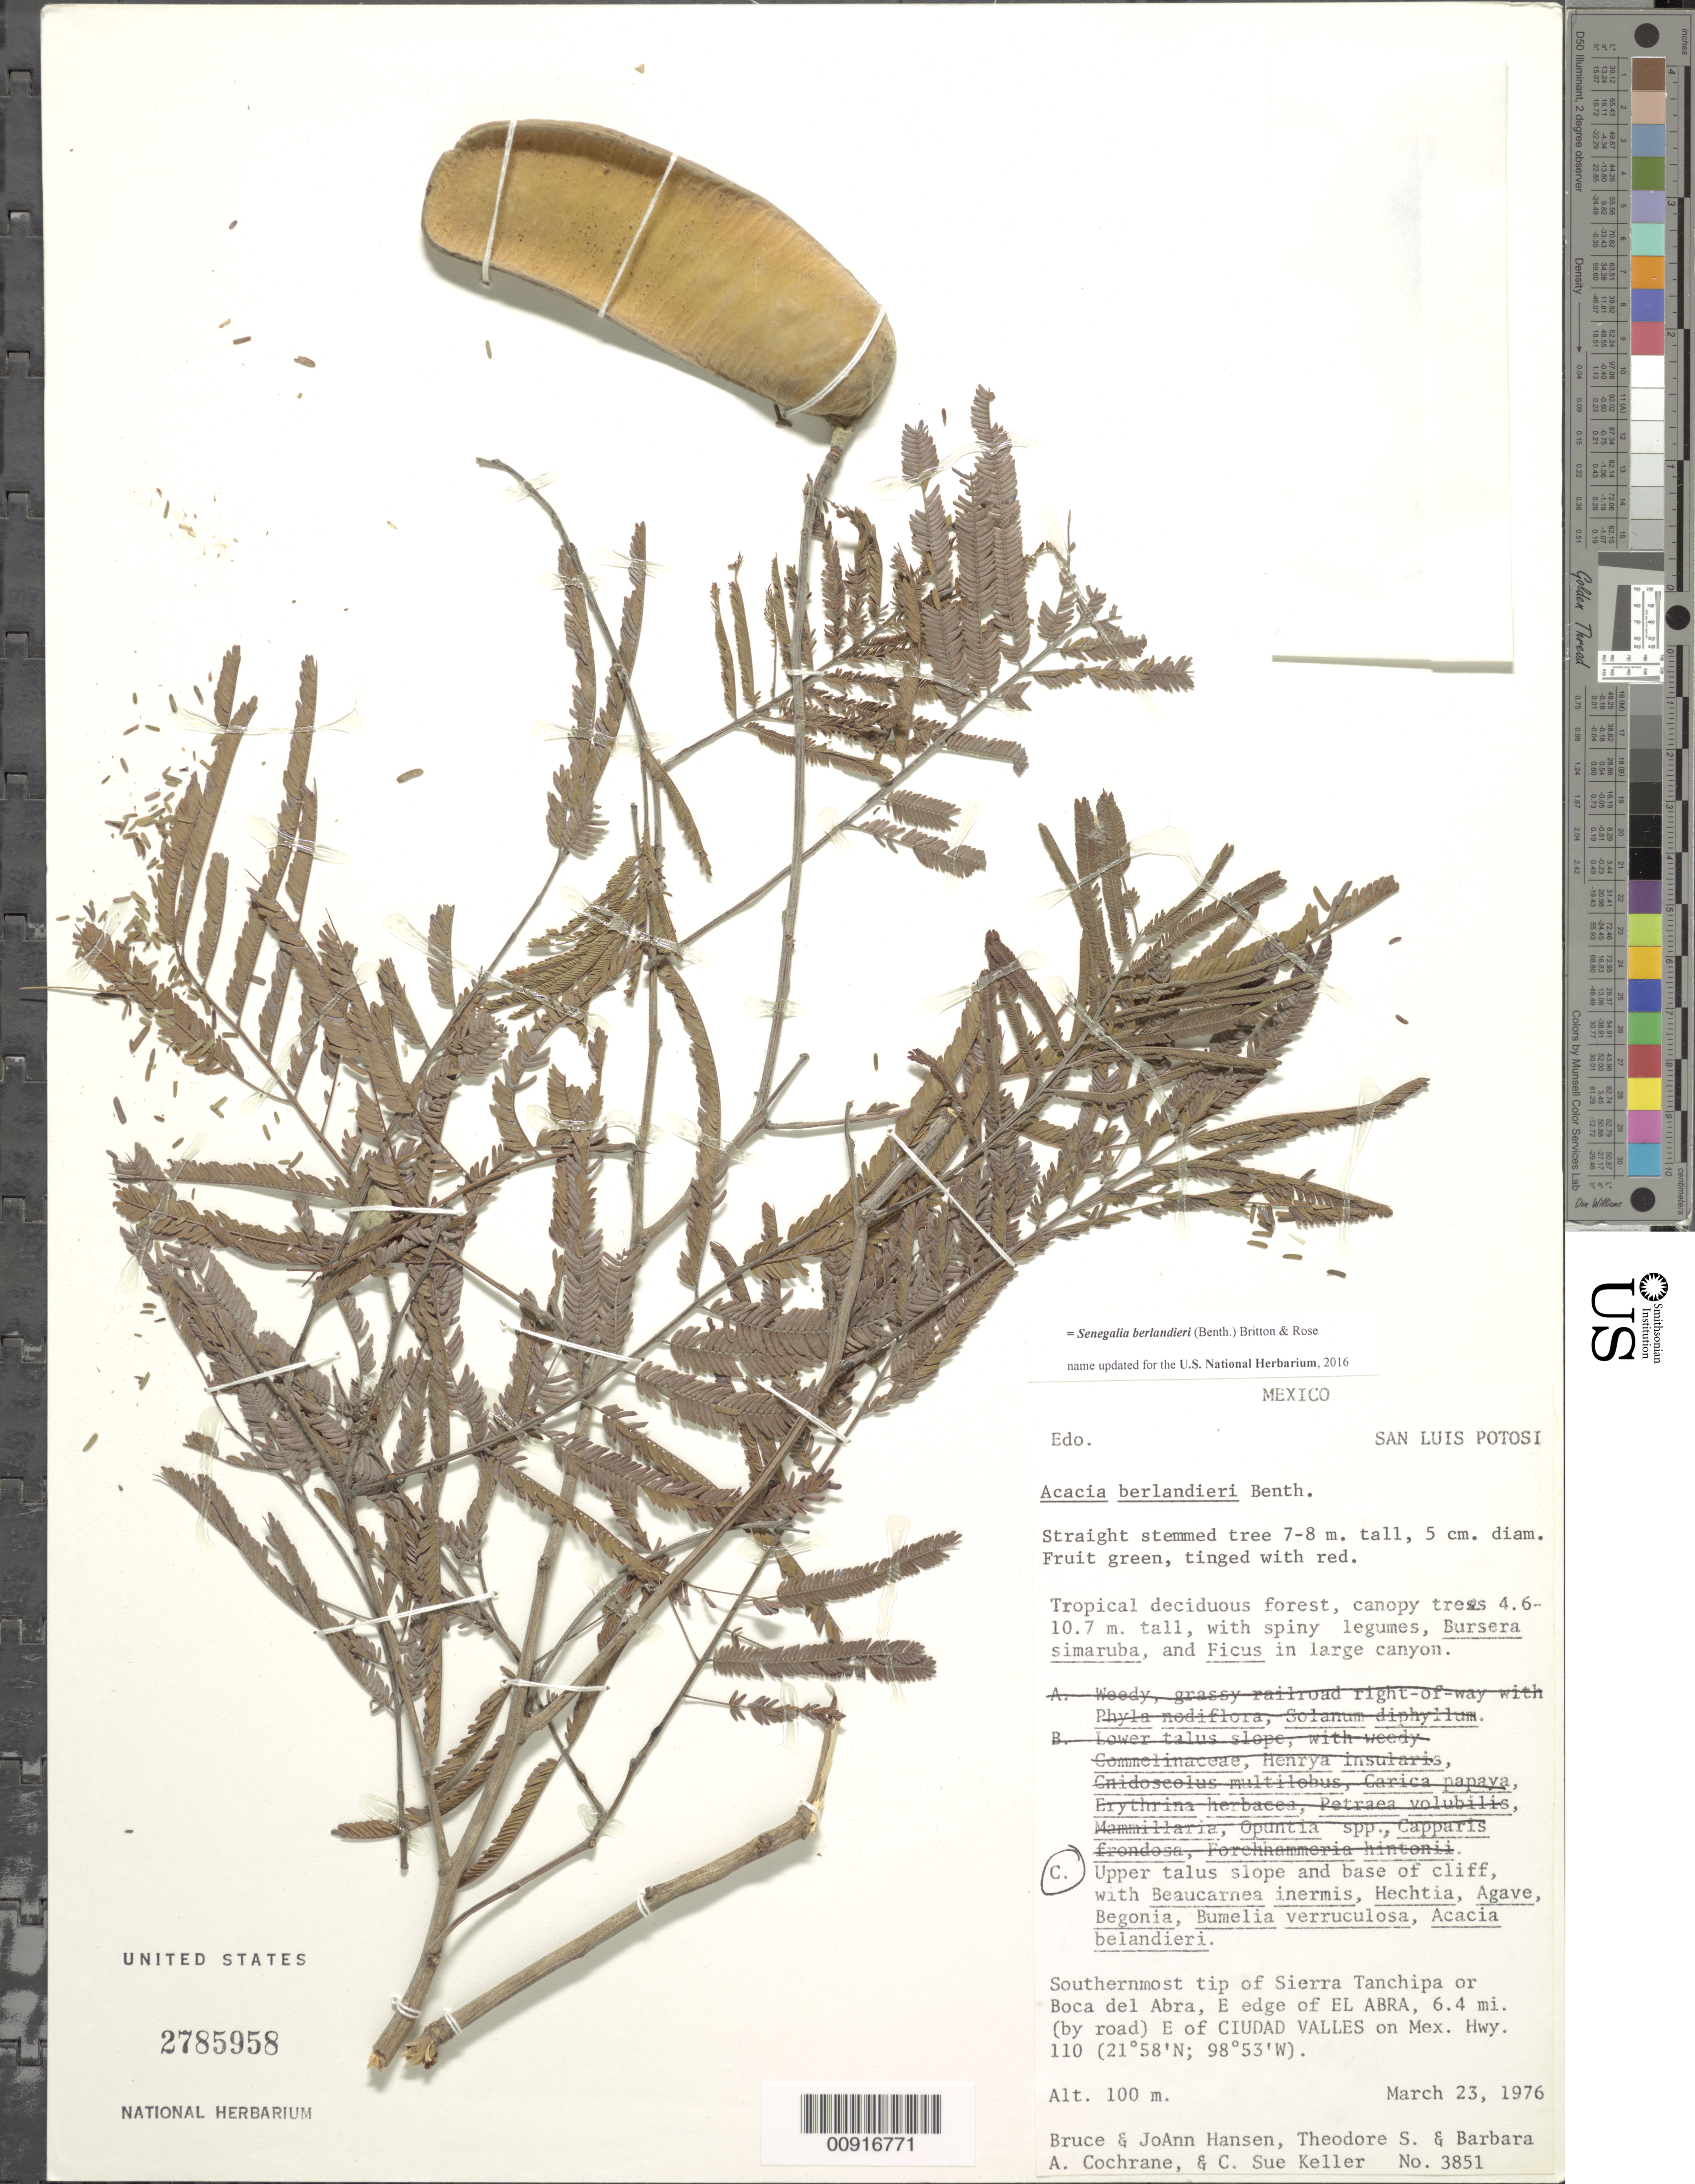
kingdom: Plantae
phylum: Tracheophyta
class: Magnoliopsida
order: Fabales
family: Fabaceae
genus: Senegalia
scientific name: Senegalia berlandieri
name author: (Benth.) Britton & Rose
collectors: B. Hansen, J. Hansen, T. Cochrane, B. Cochrane & C. S. Keller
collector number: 3851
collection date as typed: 23 Mar 1976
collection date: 1976-03-23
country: Mexico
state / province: San Luis Potosí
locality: Southernmost tip of Sierra Tanchipa or Boca del Abra, E edge of El Abra, 6.4 mi. (by road) E of Ciudad Valles on Mex. Hwy. 110.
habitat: Tropical deciduous forest, canopy trees4.6-10.7 m. tall, w/spiny legumes, Bursera simaruba, and Ficus in large canyon. Upper talus slope & base of cliff, w/Beaucarnea inermis, Hechtia, Agave, Begonia, Bumelia verruculosa, Acacia berlandieri.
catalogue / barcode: US 2785958